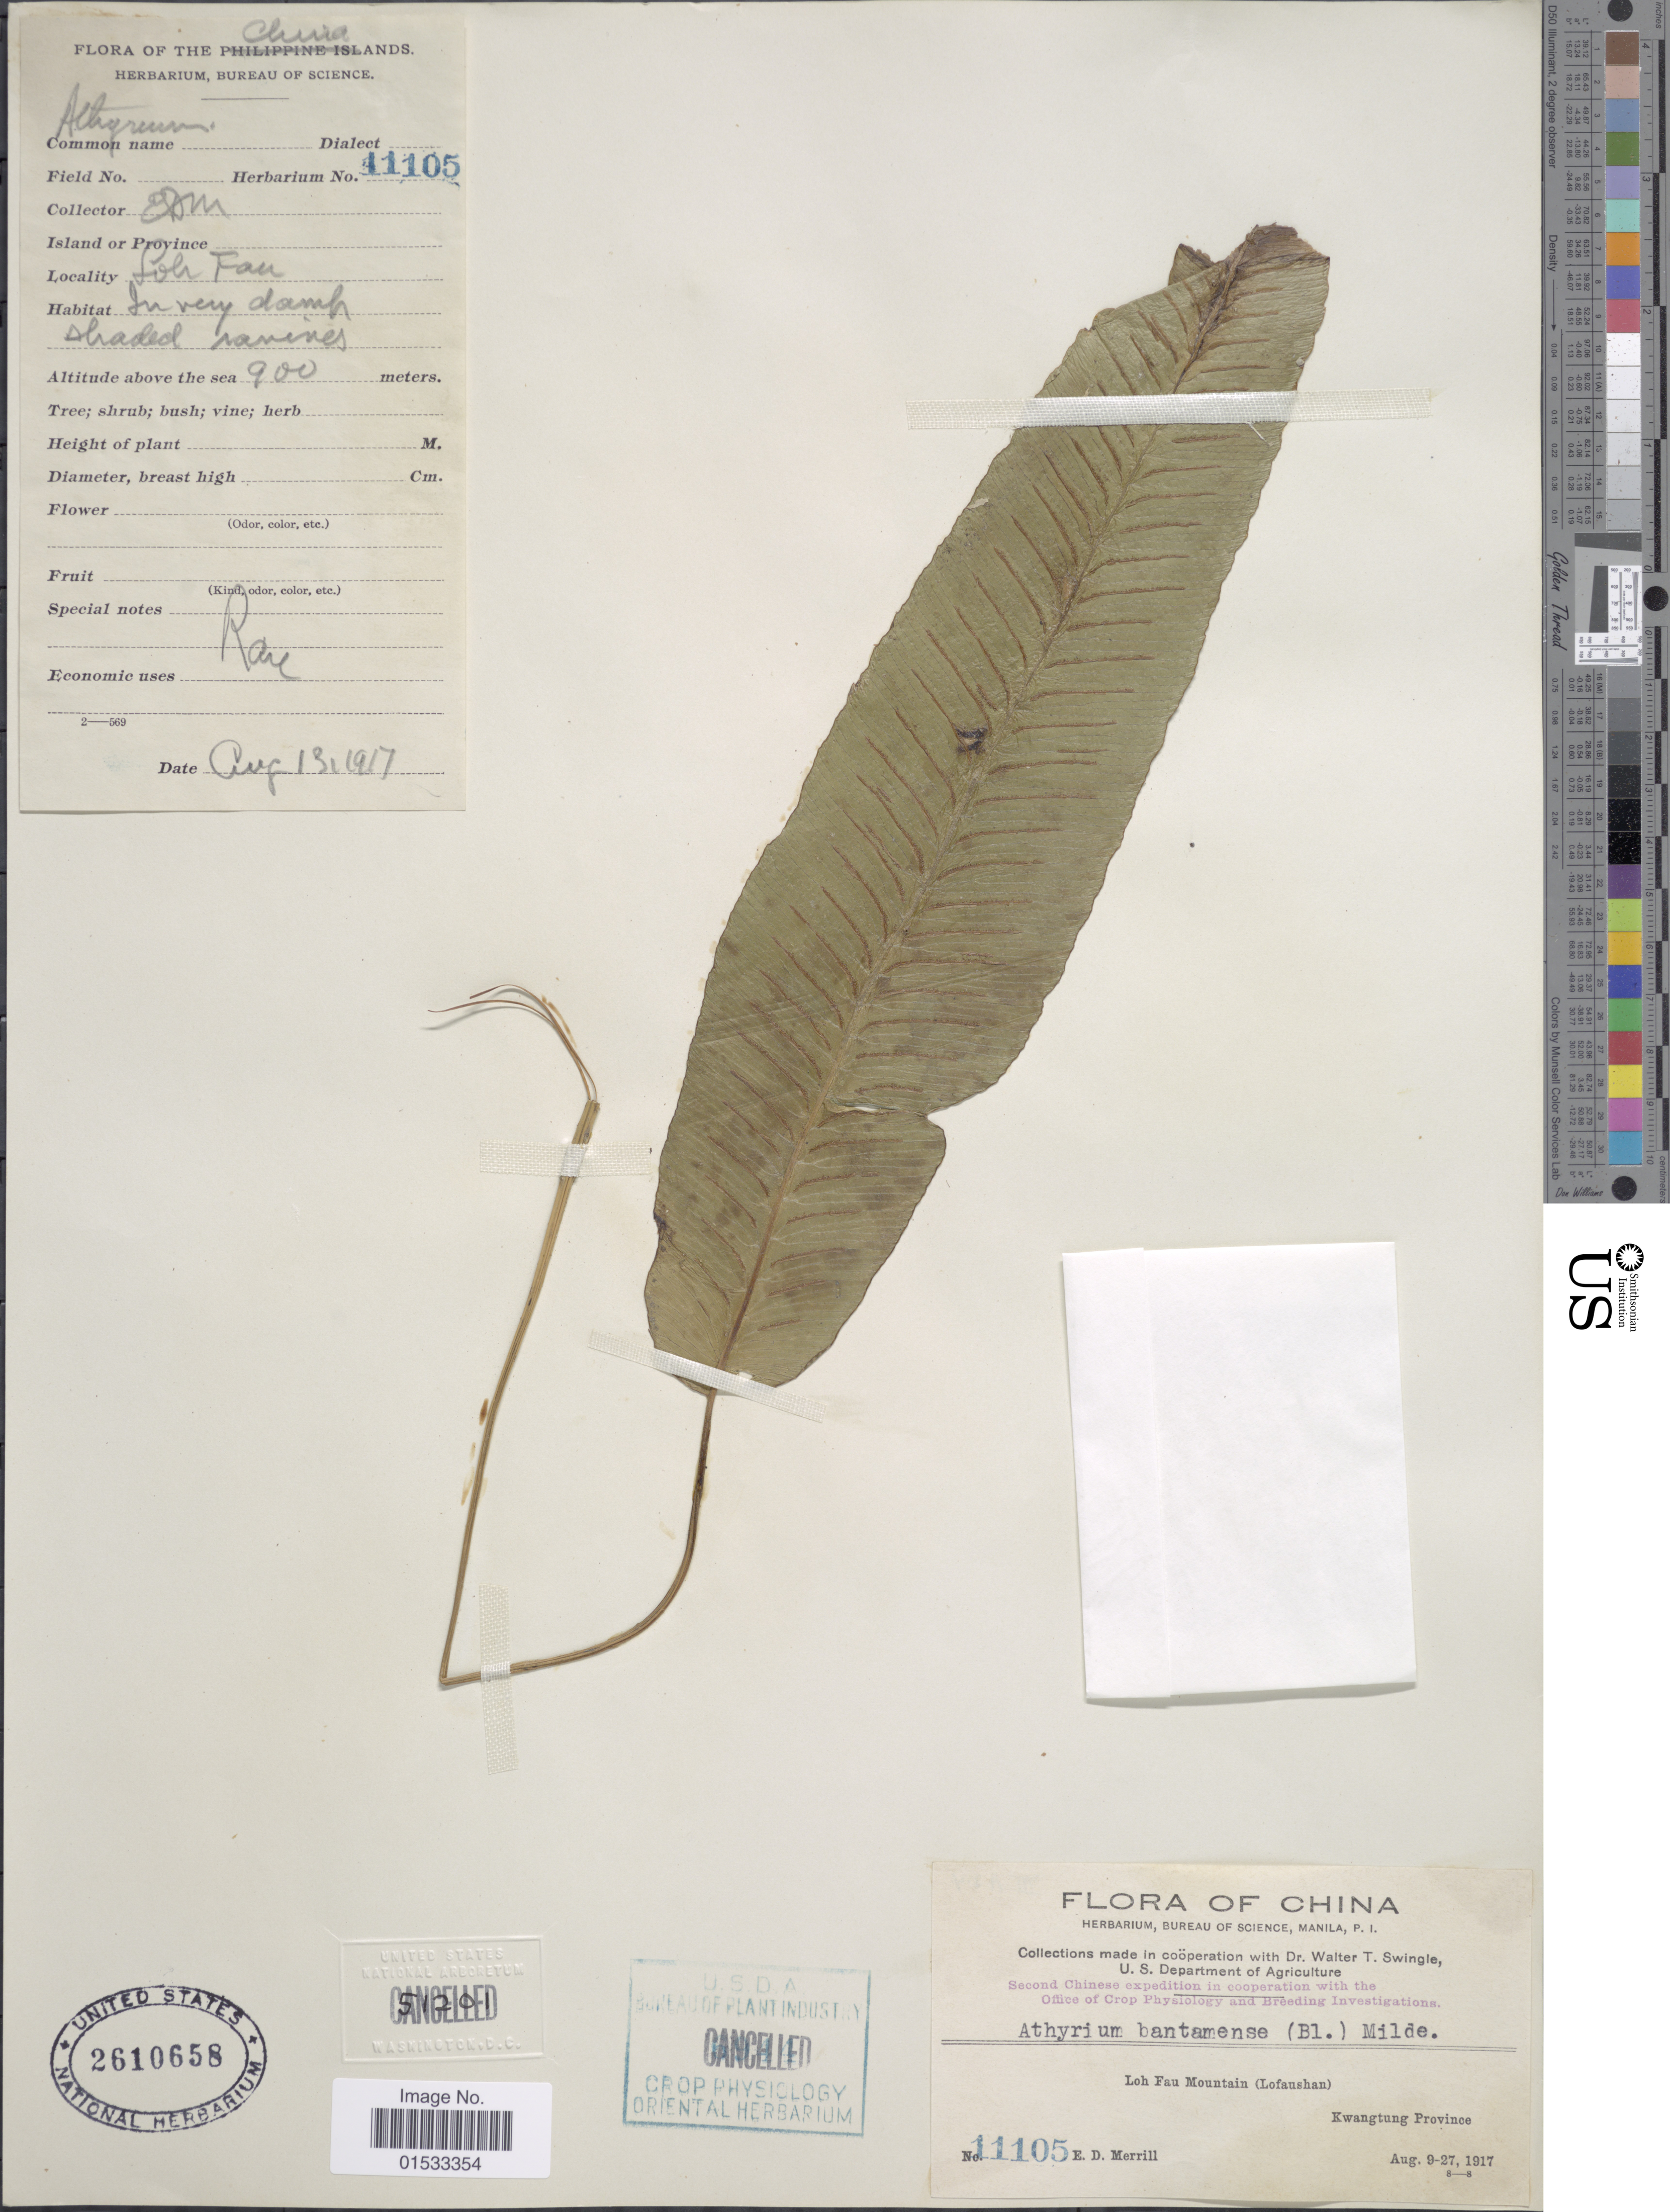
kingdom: Plantae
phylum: Tracheophyta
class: Polypodiopsida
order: Polypodiales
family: Athyriaceae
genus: Diplazium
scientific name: Diplazium bantamense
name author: Blume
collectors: E. D. Merrill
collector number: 11105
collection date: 1917-08-09/1917-08-27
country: China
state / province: Guangdong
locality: Loh Fau Mountain (Lofaushan), Kwantung Province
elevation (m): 900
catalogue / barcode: US 2610658